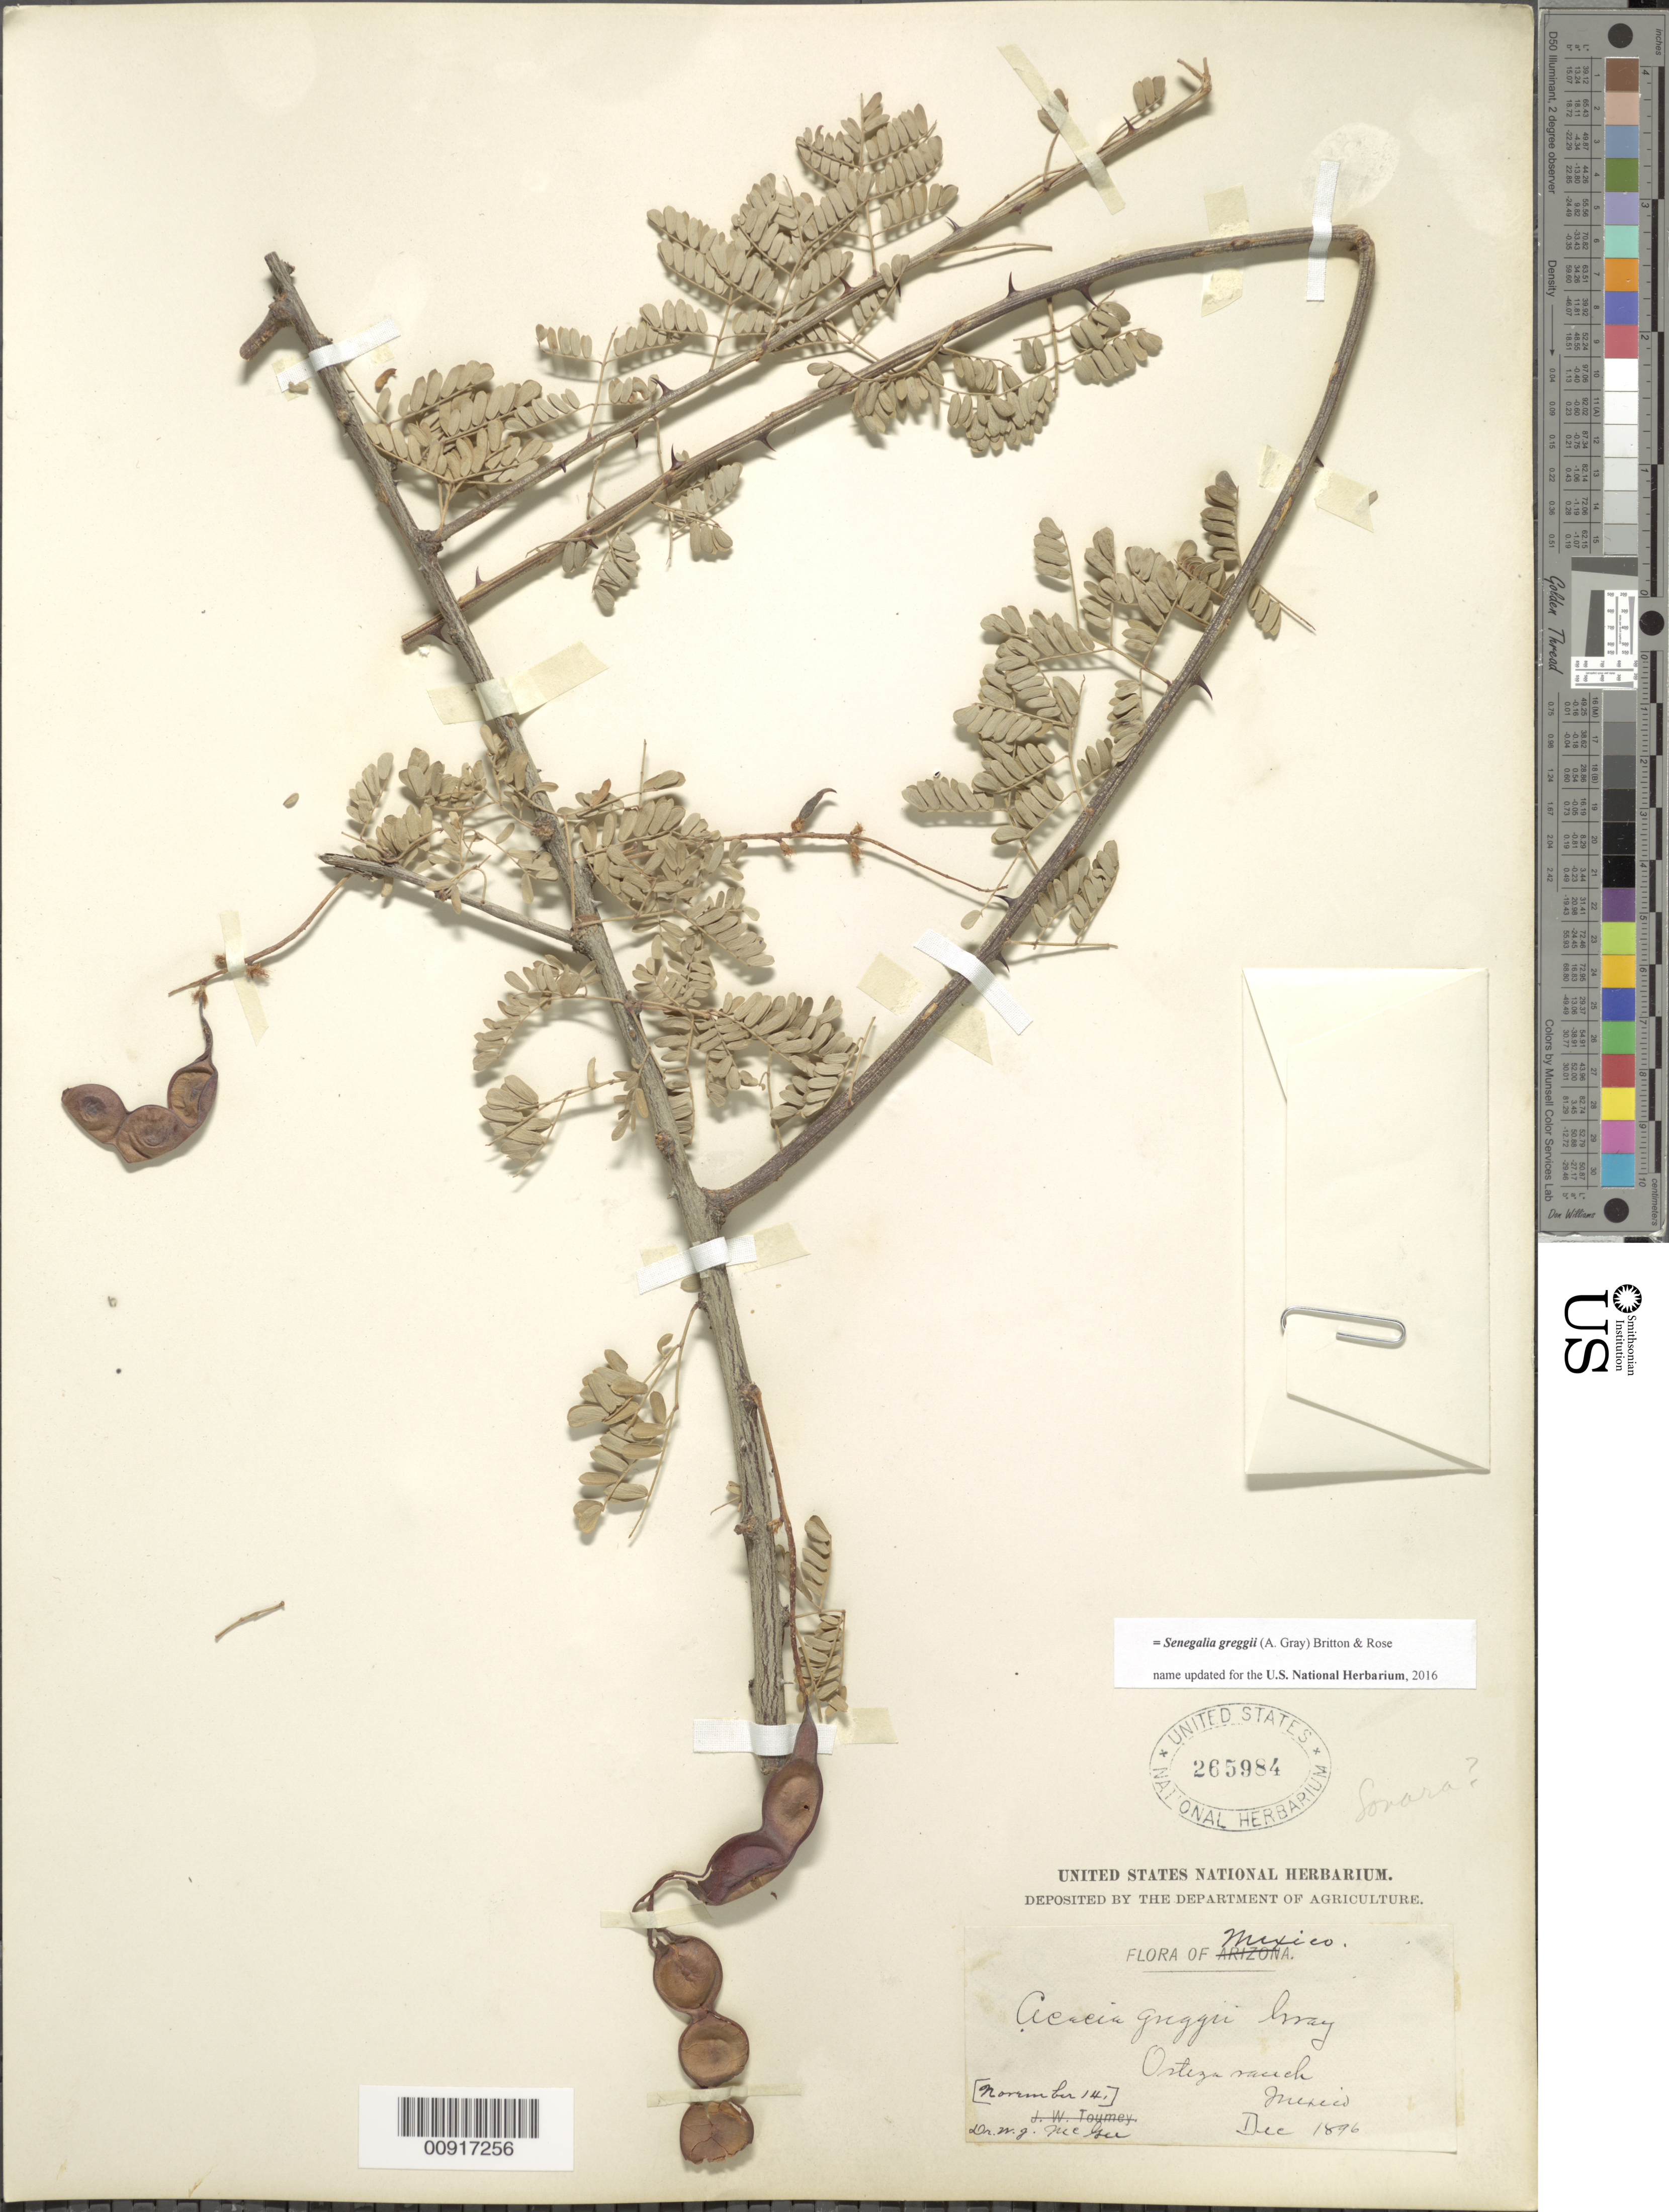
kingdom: Plantae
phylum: Tracheophyta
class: Magnoliopsida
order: Fabales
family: Fabaceae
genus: Senegalia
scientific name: Senegalia greggii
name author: (A. Gray) Britton & Rose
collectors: W. Mcgee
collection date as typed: Dec 1896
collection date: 1896-12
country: Mexico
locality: Ortega Ranch, Mexico.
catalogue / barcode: US 265984